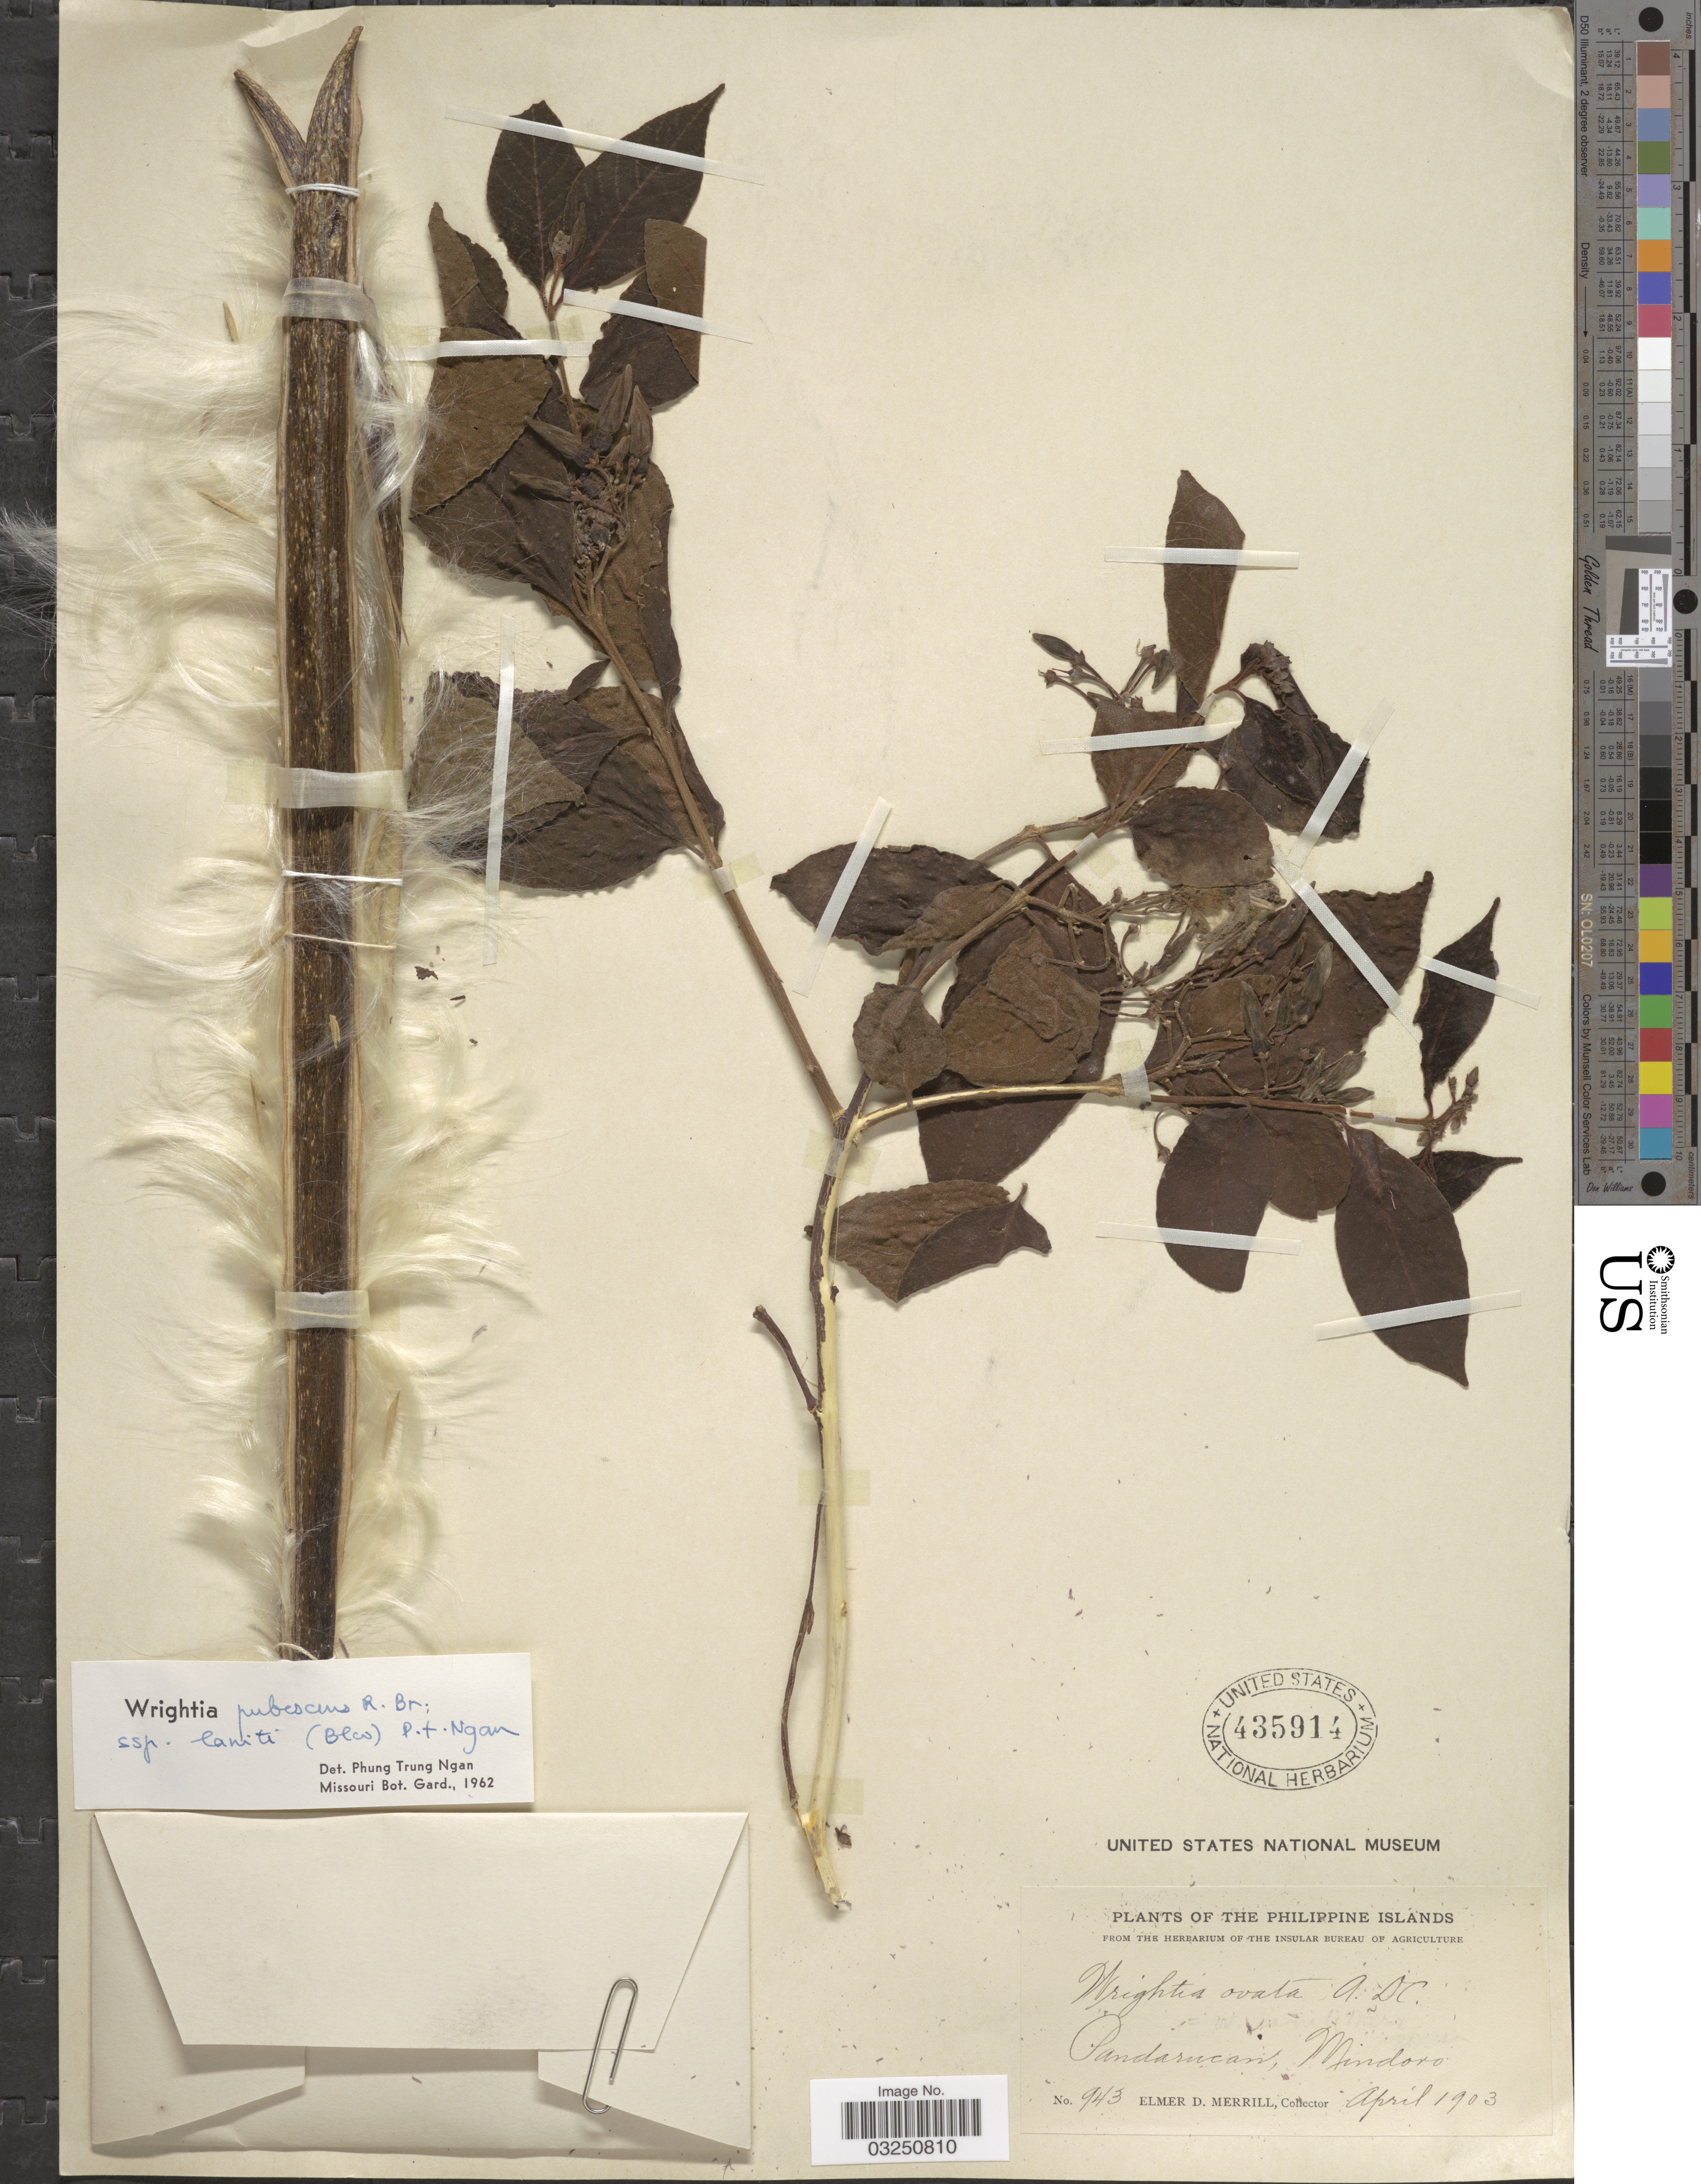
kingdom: Plantae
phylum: Tracheophyta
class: Magnoliopsida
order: Gentianales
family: Apocynaceae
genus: Wrightia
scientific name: Wrightia pubescens subsp. laniti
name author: (M. Blanco) Ngan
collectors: E. D. Merrill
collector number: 943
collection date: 1903-04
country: Philippines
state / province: Mimaropa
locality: The Philippine Islands. Pandarucan, Mindoro.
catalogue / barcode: US 435914